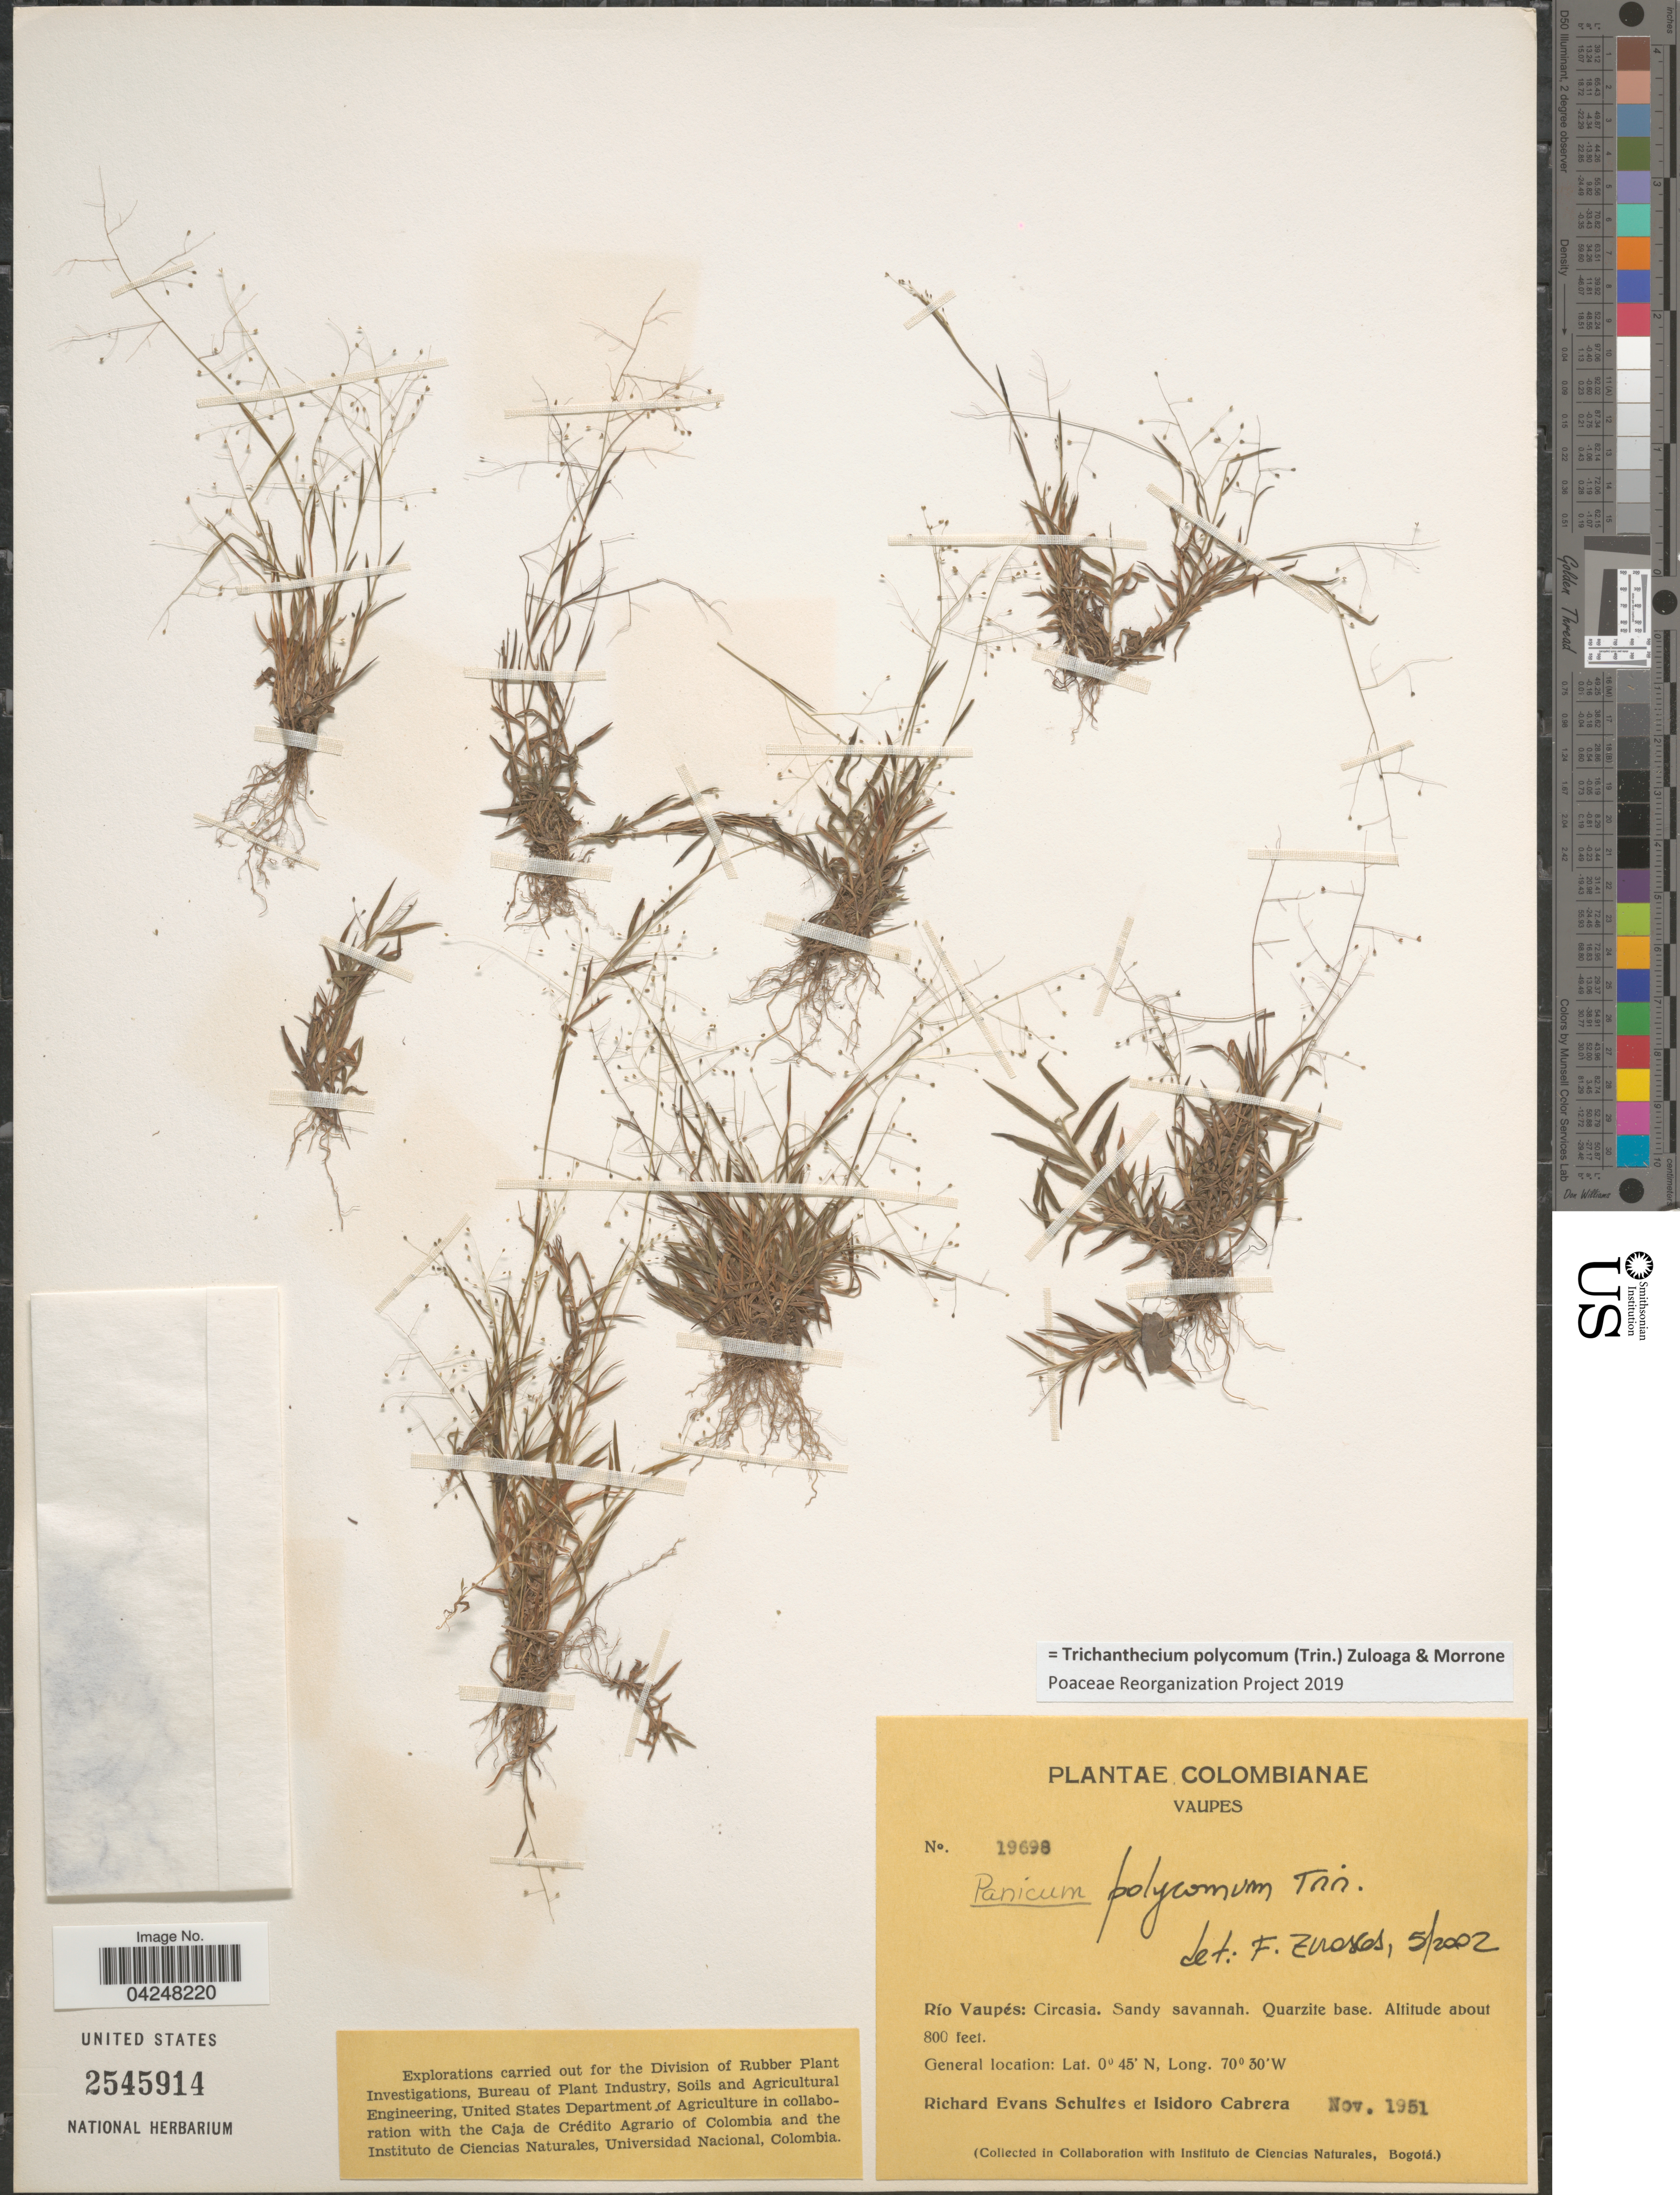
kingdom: Plantae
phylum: Tracheophyta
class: Liliopsida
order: Poales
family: Poaceae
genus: Trichanthecium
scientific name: Trichanthecium polycomum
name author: (Trin.) Zuloaga & Morrone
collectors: R. E. Schultes & I. Cabrera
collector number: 19698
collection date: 1951-11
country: Colombia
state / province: Vaupés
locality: Río Vaupés: Circasia. Sandy savannah. Quarzite base.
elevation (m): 244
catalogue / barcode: US 2545914